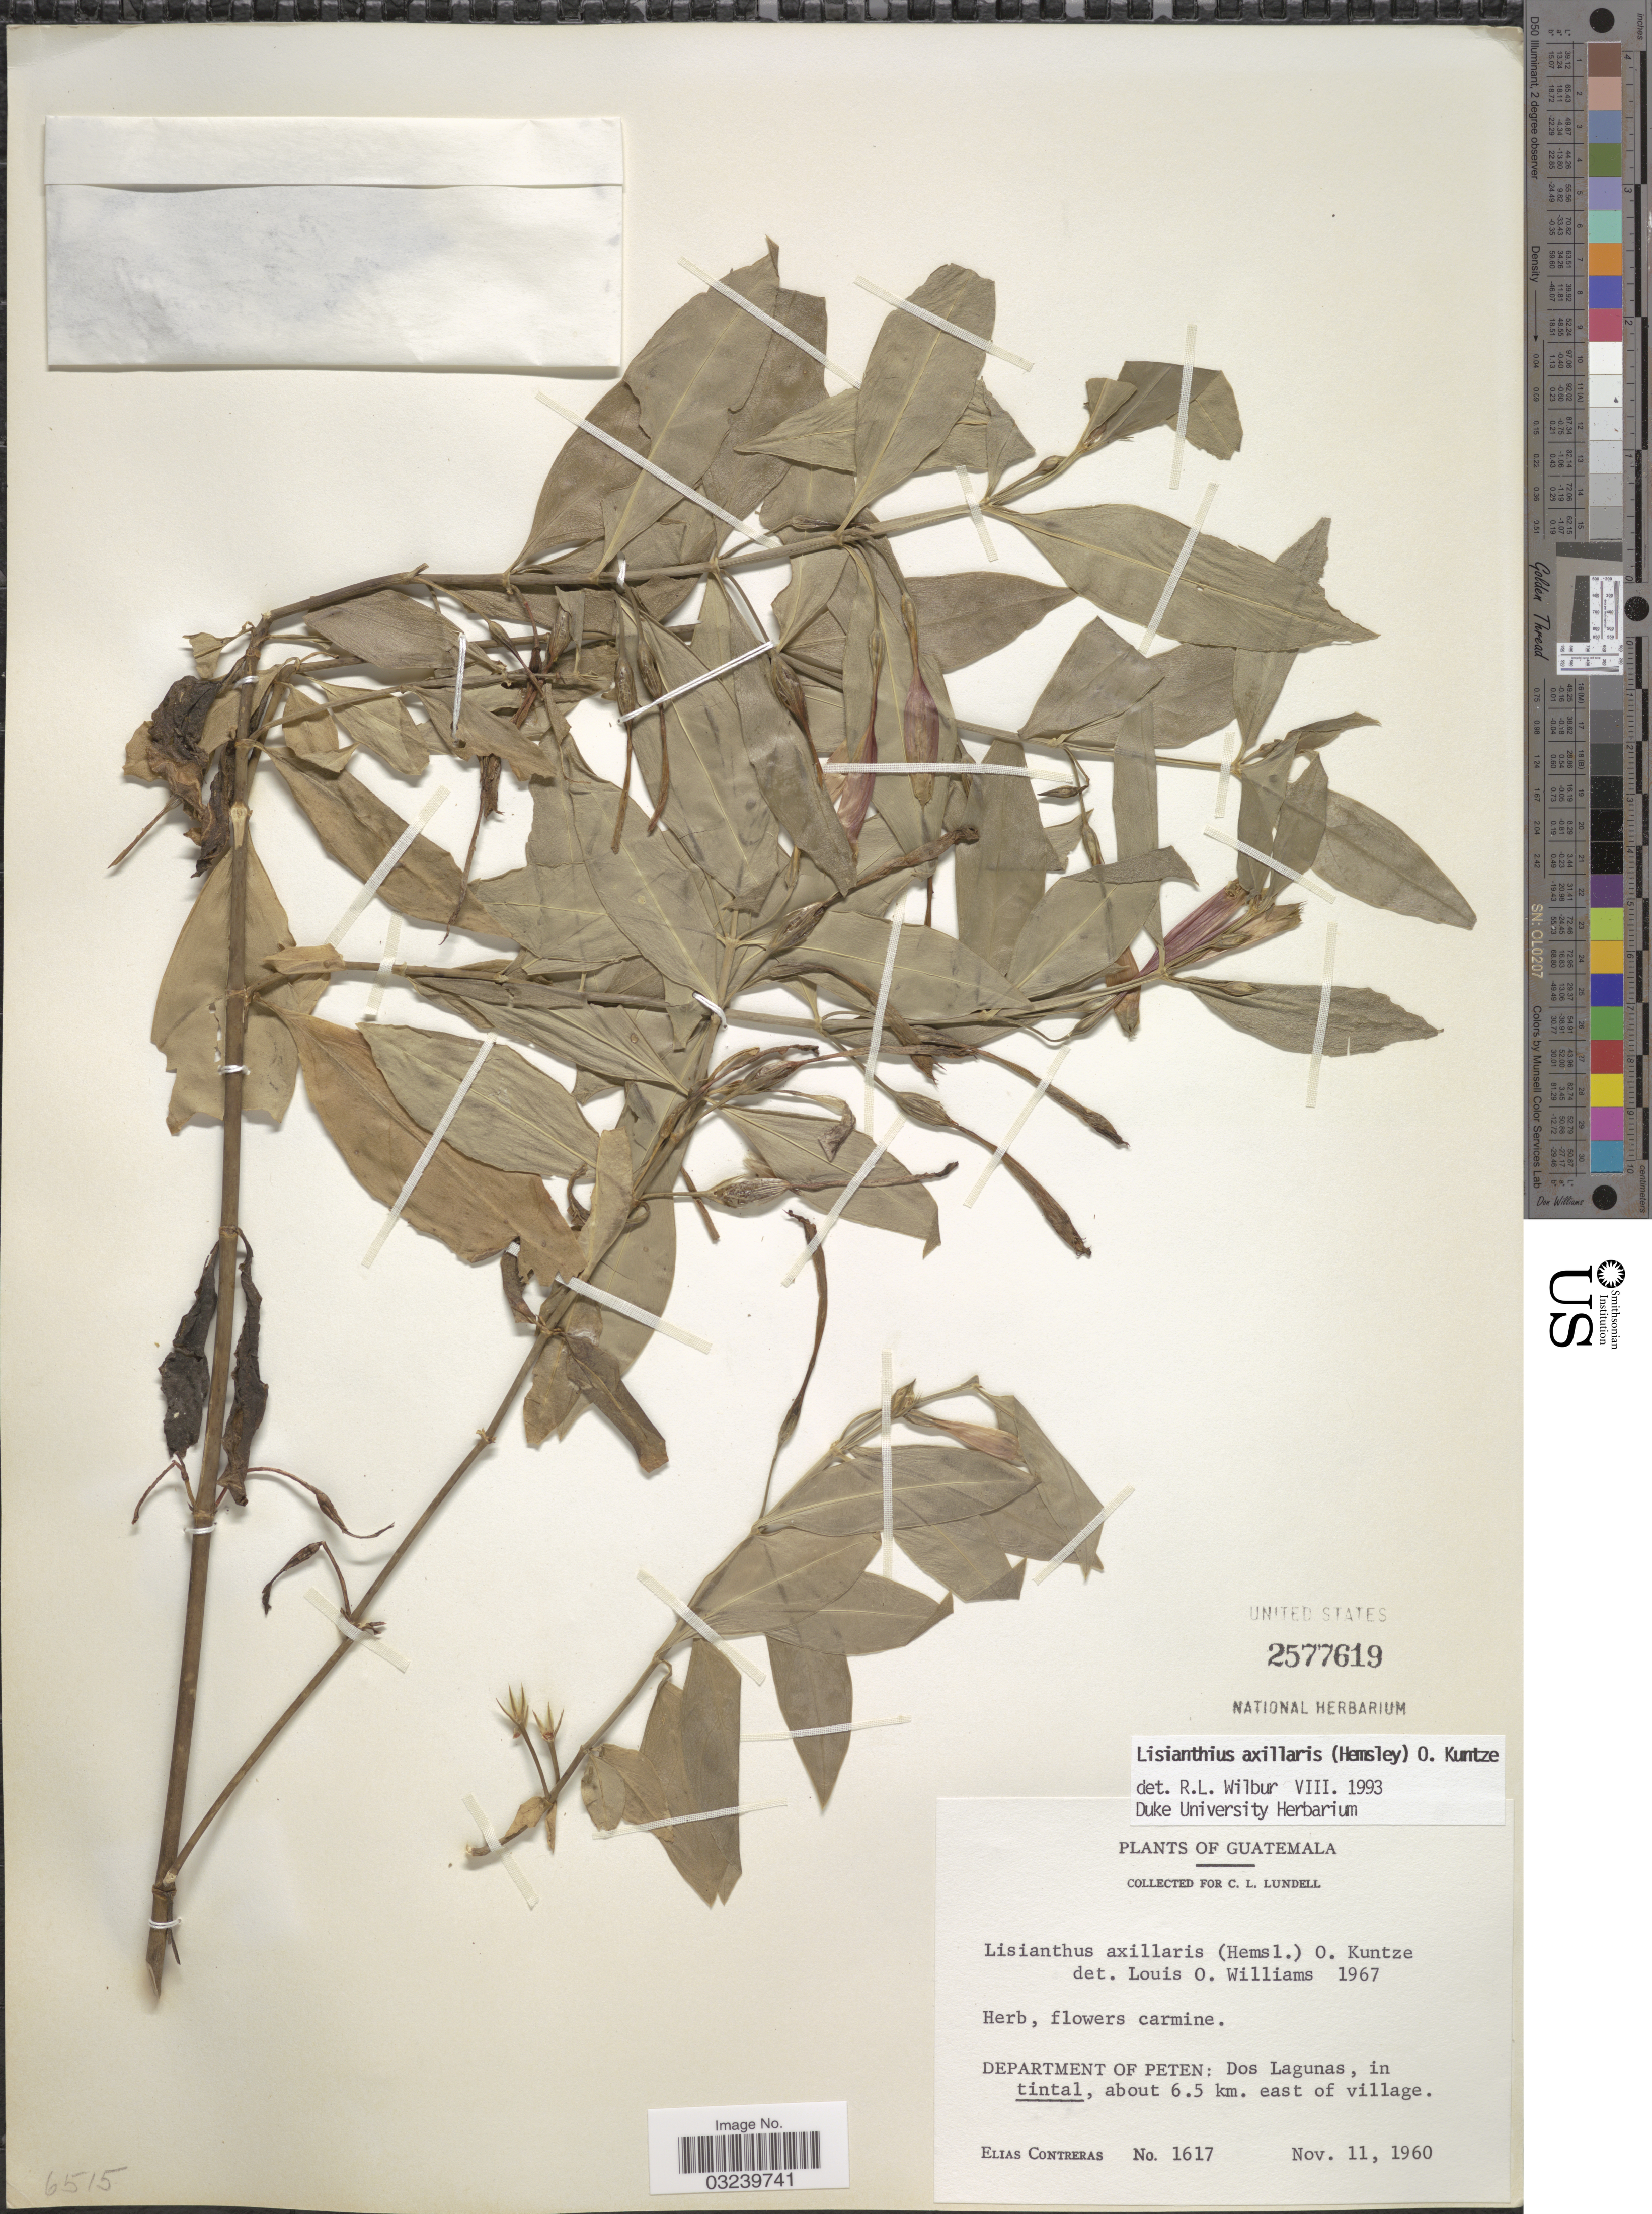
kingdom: Plantae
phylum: Tracheophyta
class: Magnoliopsida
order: Gentianales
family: Gentianaceae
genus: Lisianthius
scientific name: Lisianthius axillaris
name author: (Hemsl.) Kuntze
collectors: E. Contreras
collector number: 1617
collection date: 1960-11-11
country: Guatemala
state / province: El Petén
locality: Department of Peten: Dos Lagunas, in tintal, about 6.5 km. east of village.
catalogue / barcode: US 2577619